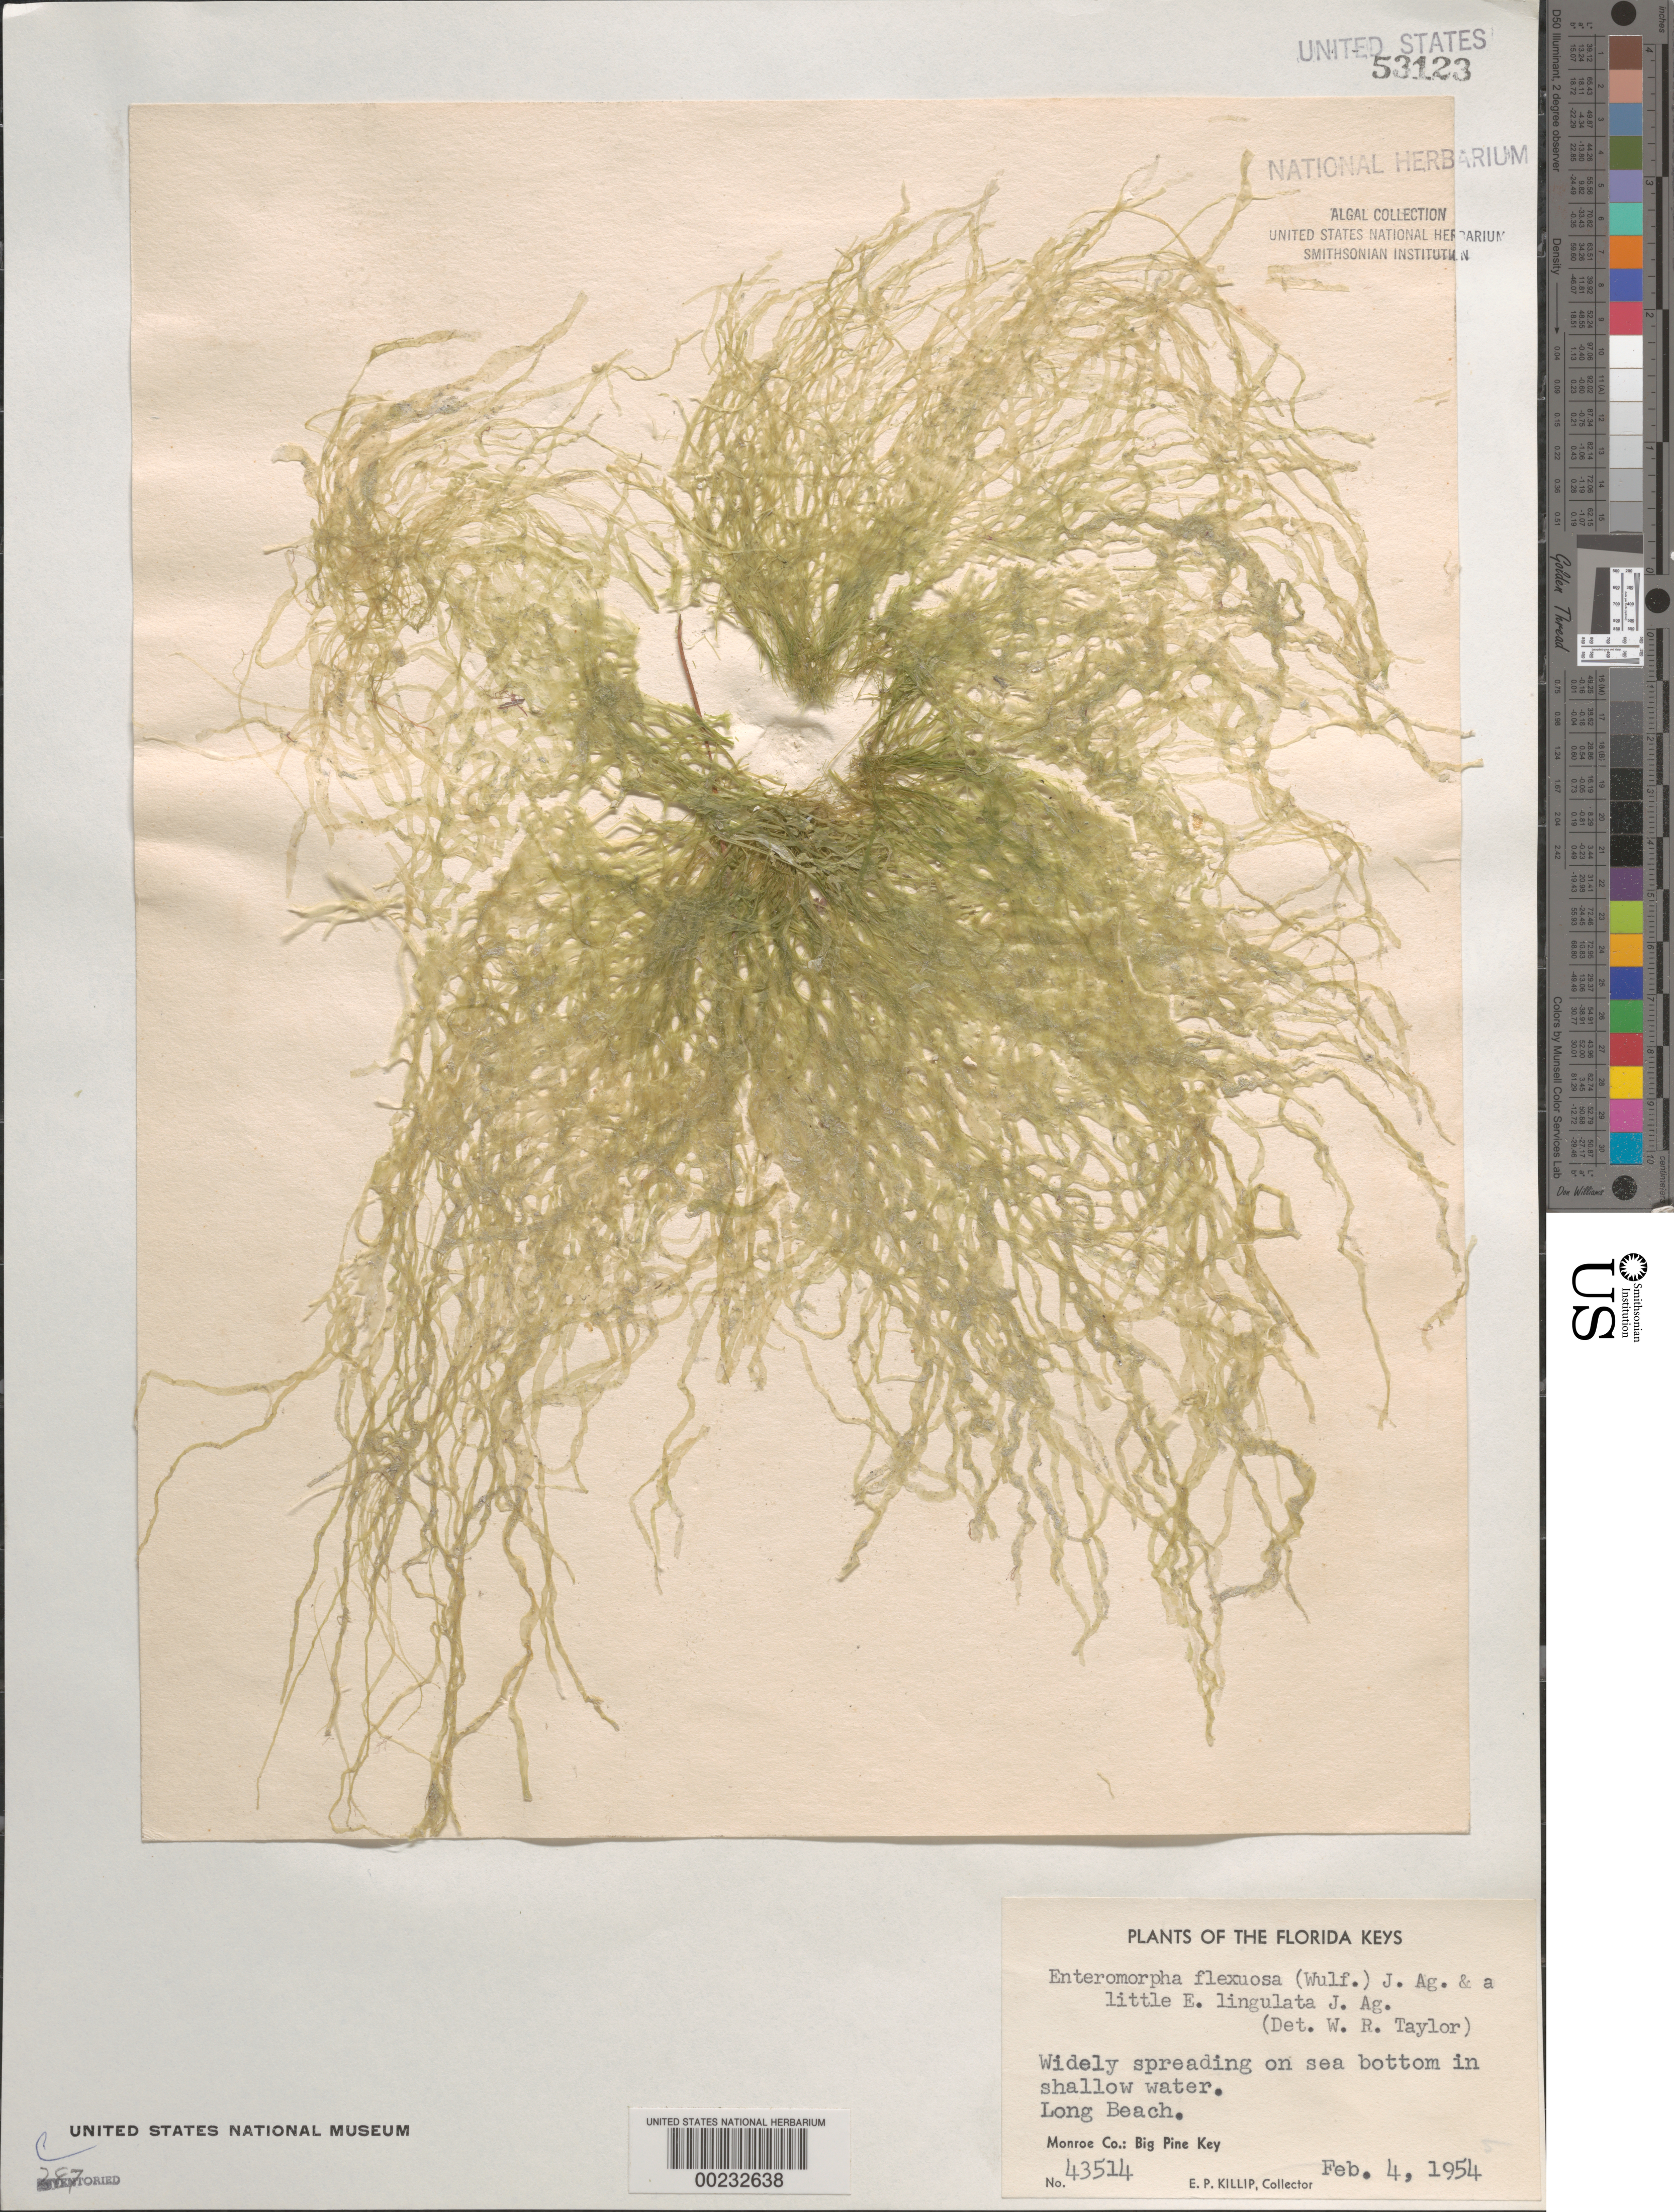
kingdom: Plantae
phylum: Chlorophyta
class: Ulvophyceae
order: Ulvales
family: Ulvaceae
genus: Ulva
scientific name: Ulva flexuosa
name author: Wulfen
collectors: E. P. Killip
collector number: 43514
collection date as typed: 04 Feb 1954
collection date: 1954-02-04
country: United States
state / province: Florida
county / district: Monroe County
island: Big Pine Key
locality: Long Beach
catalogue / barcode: US 53123